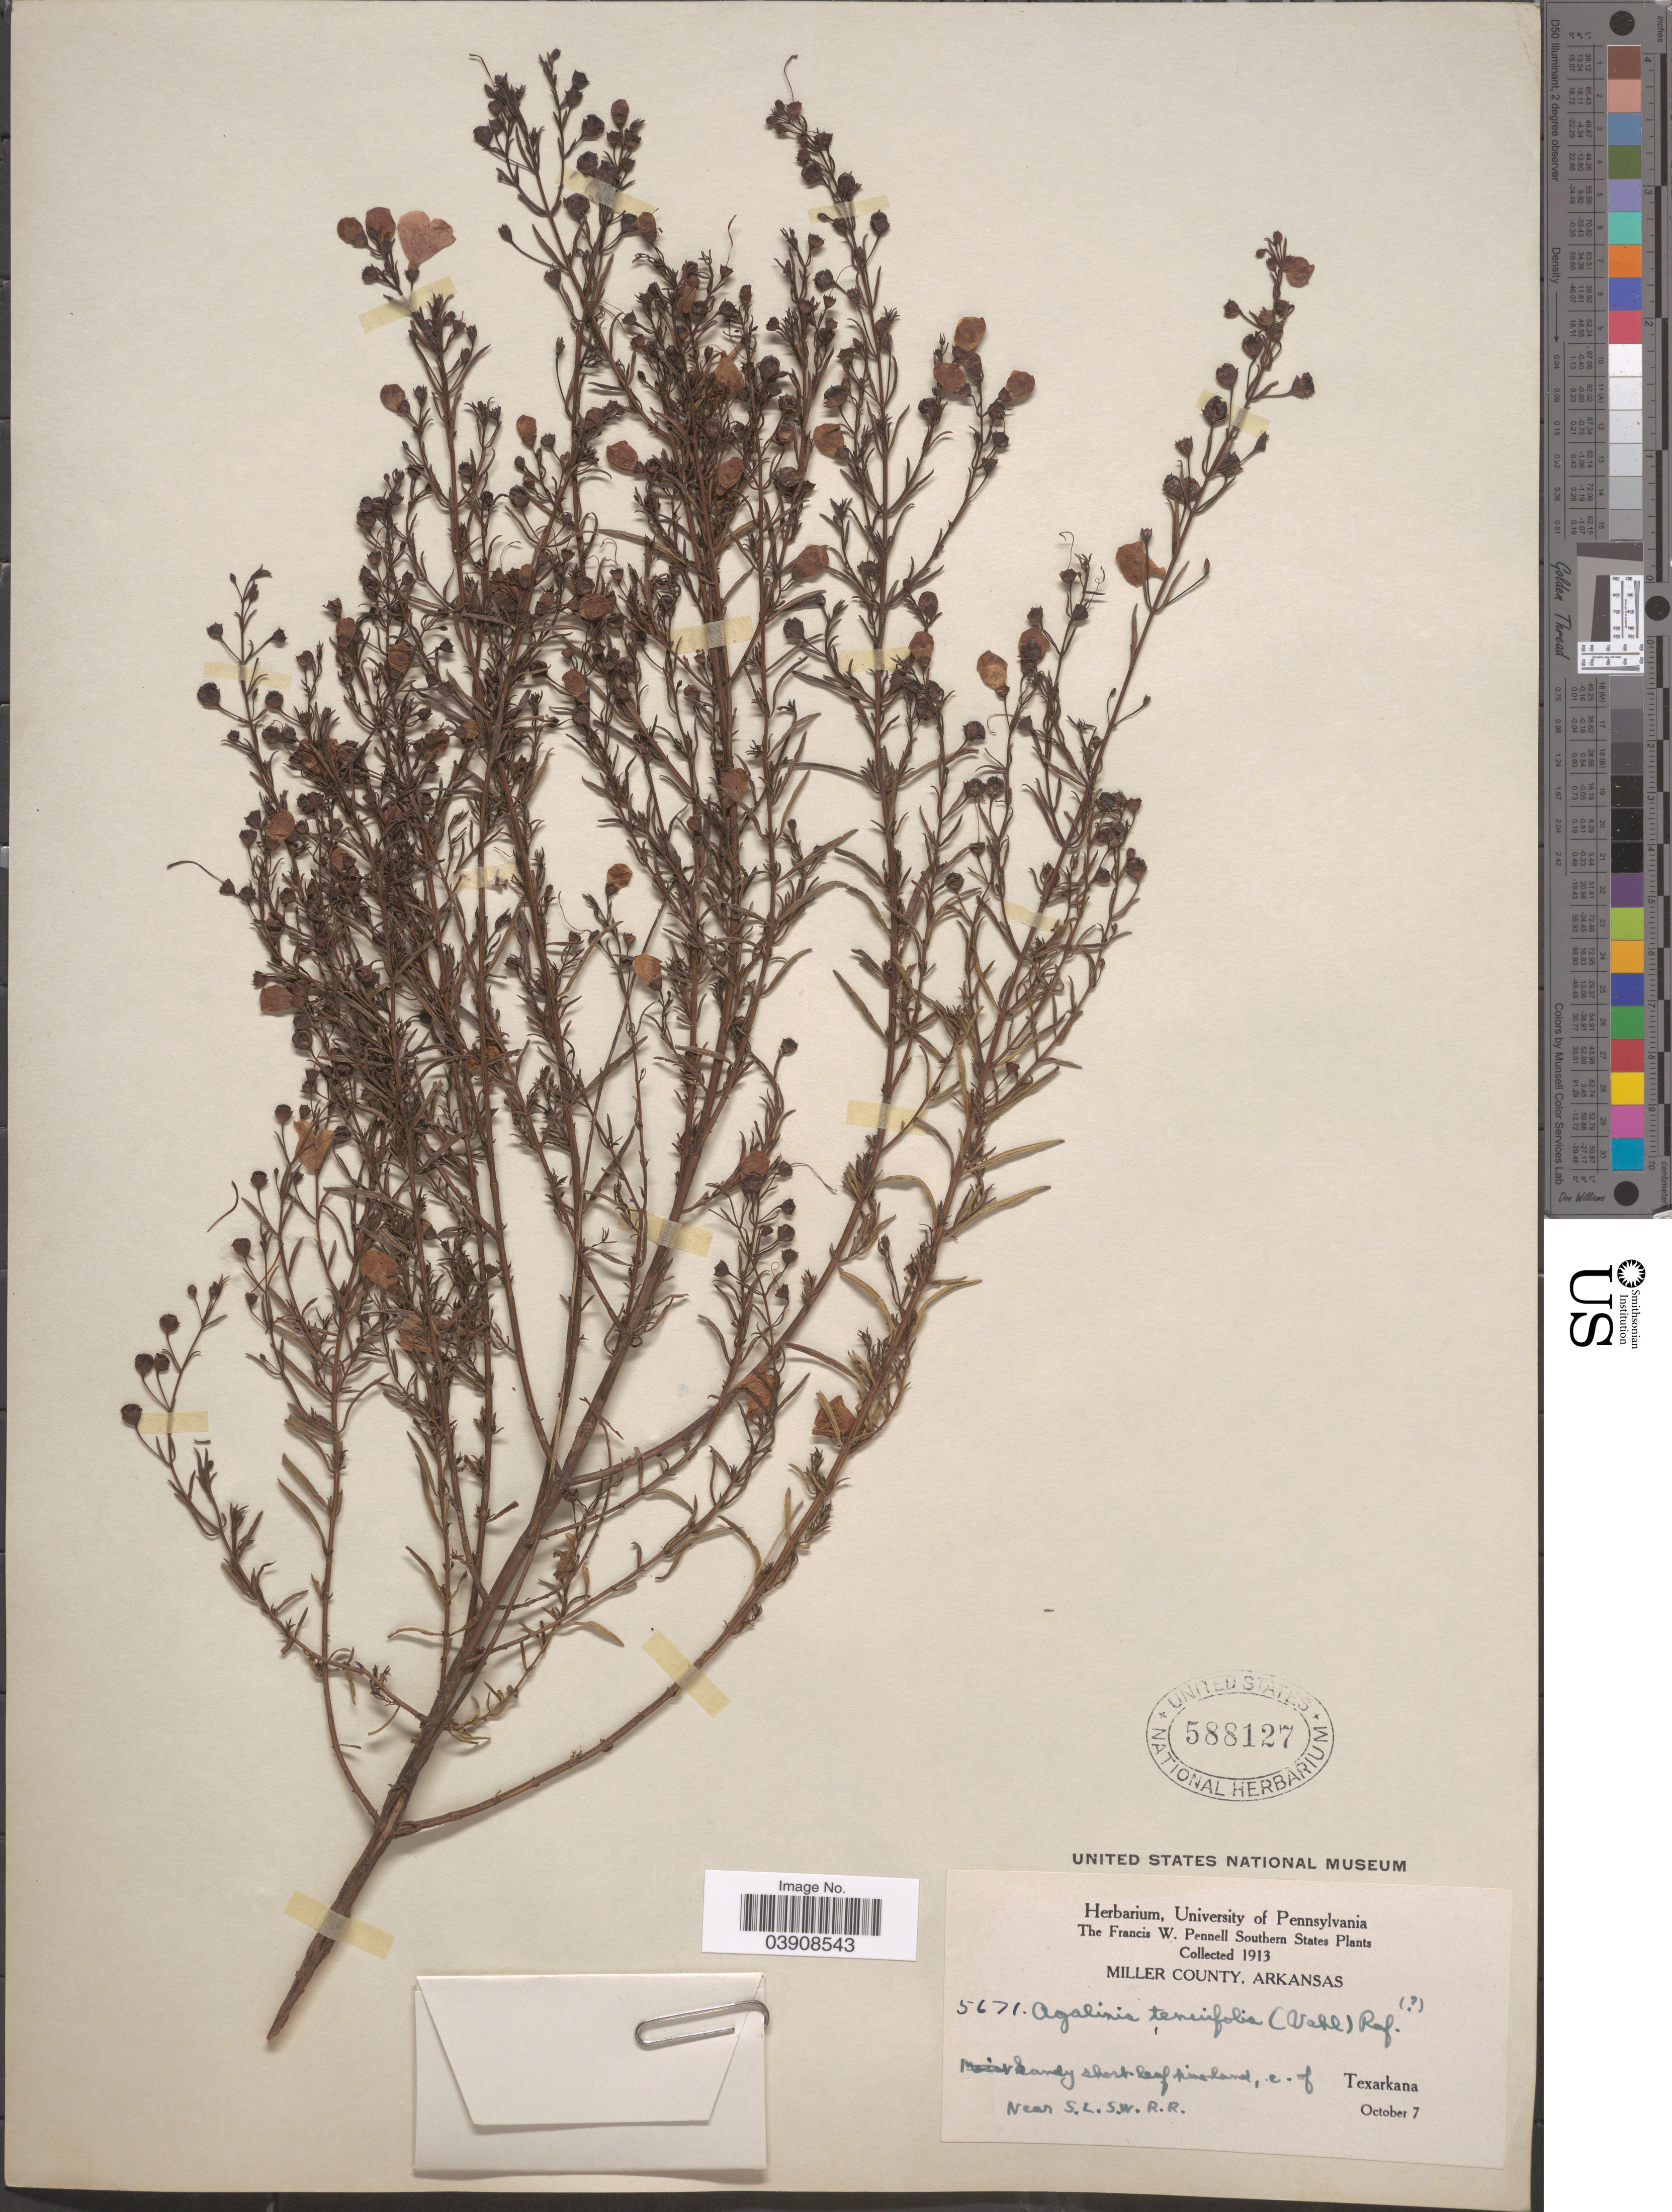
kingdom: Plantae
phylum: Tracheophyta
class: Magnoliopsida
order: Lamiales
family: Orobanchaceae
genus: Agalinis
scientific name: Agalinis tenuifolia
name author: (Vahl) Raf.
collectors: F. W. Pennell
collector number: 5671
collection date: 1913-10-07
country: United States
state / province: Arkansas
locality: Southern States. Miller County. E. of Texarkana. Near S. L. S. W. R. R.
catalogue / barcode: US 588127